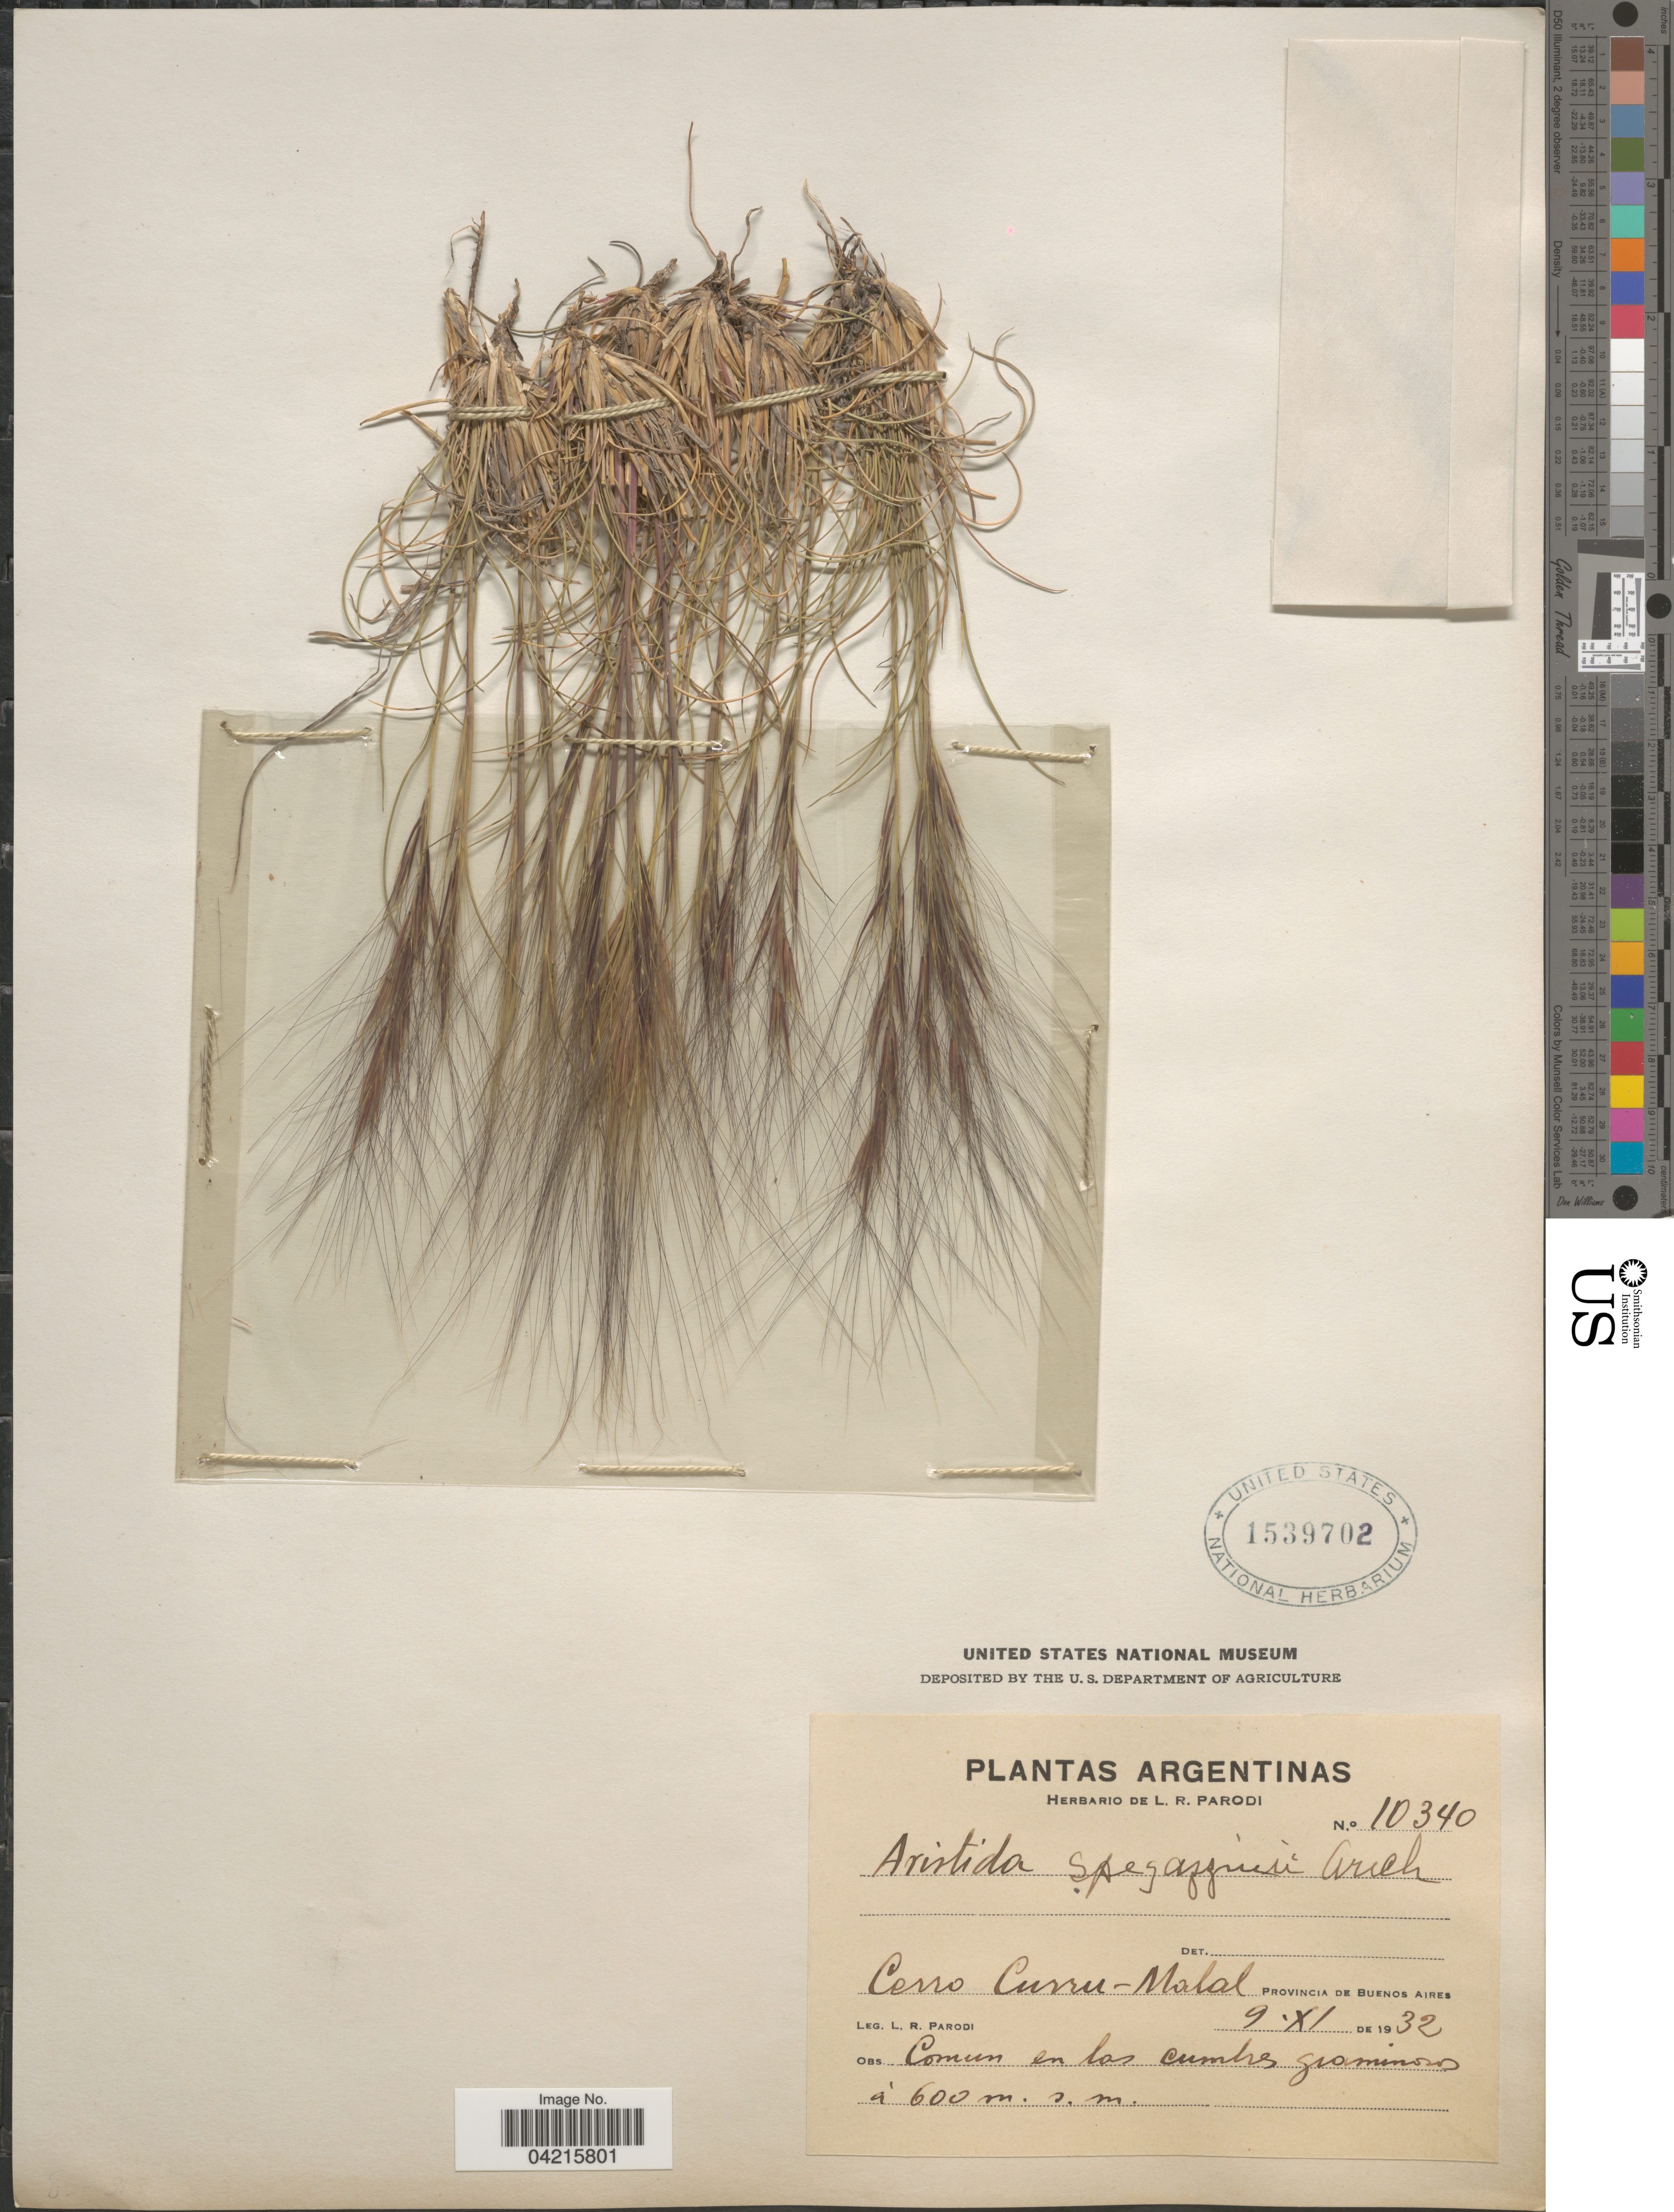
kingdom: Plantae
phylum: Tracheophyta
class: Liliopsida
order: Poales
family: Poaceae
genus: Aristida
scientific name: Aristida spegazzinii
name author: Arechav.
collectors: L. R. Parodi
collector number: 10340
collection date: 1932-11-09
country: Argentina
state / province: Buenos Aires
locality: Cerro Curru-Malal.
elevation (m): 600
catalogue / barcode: US 1539702